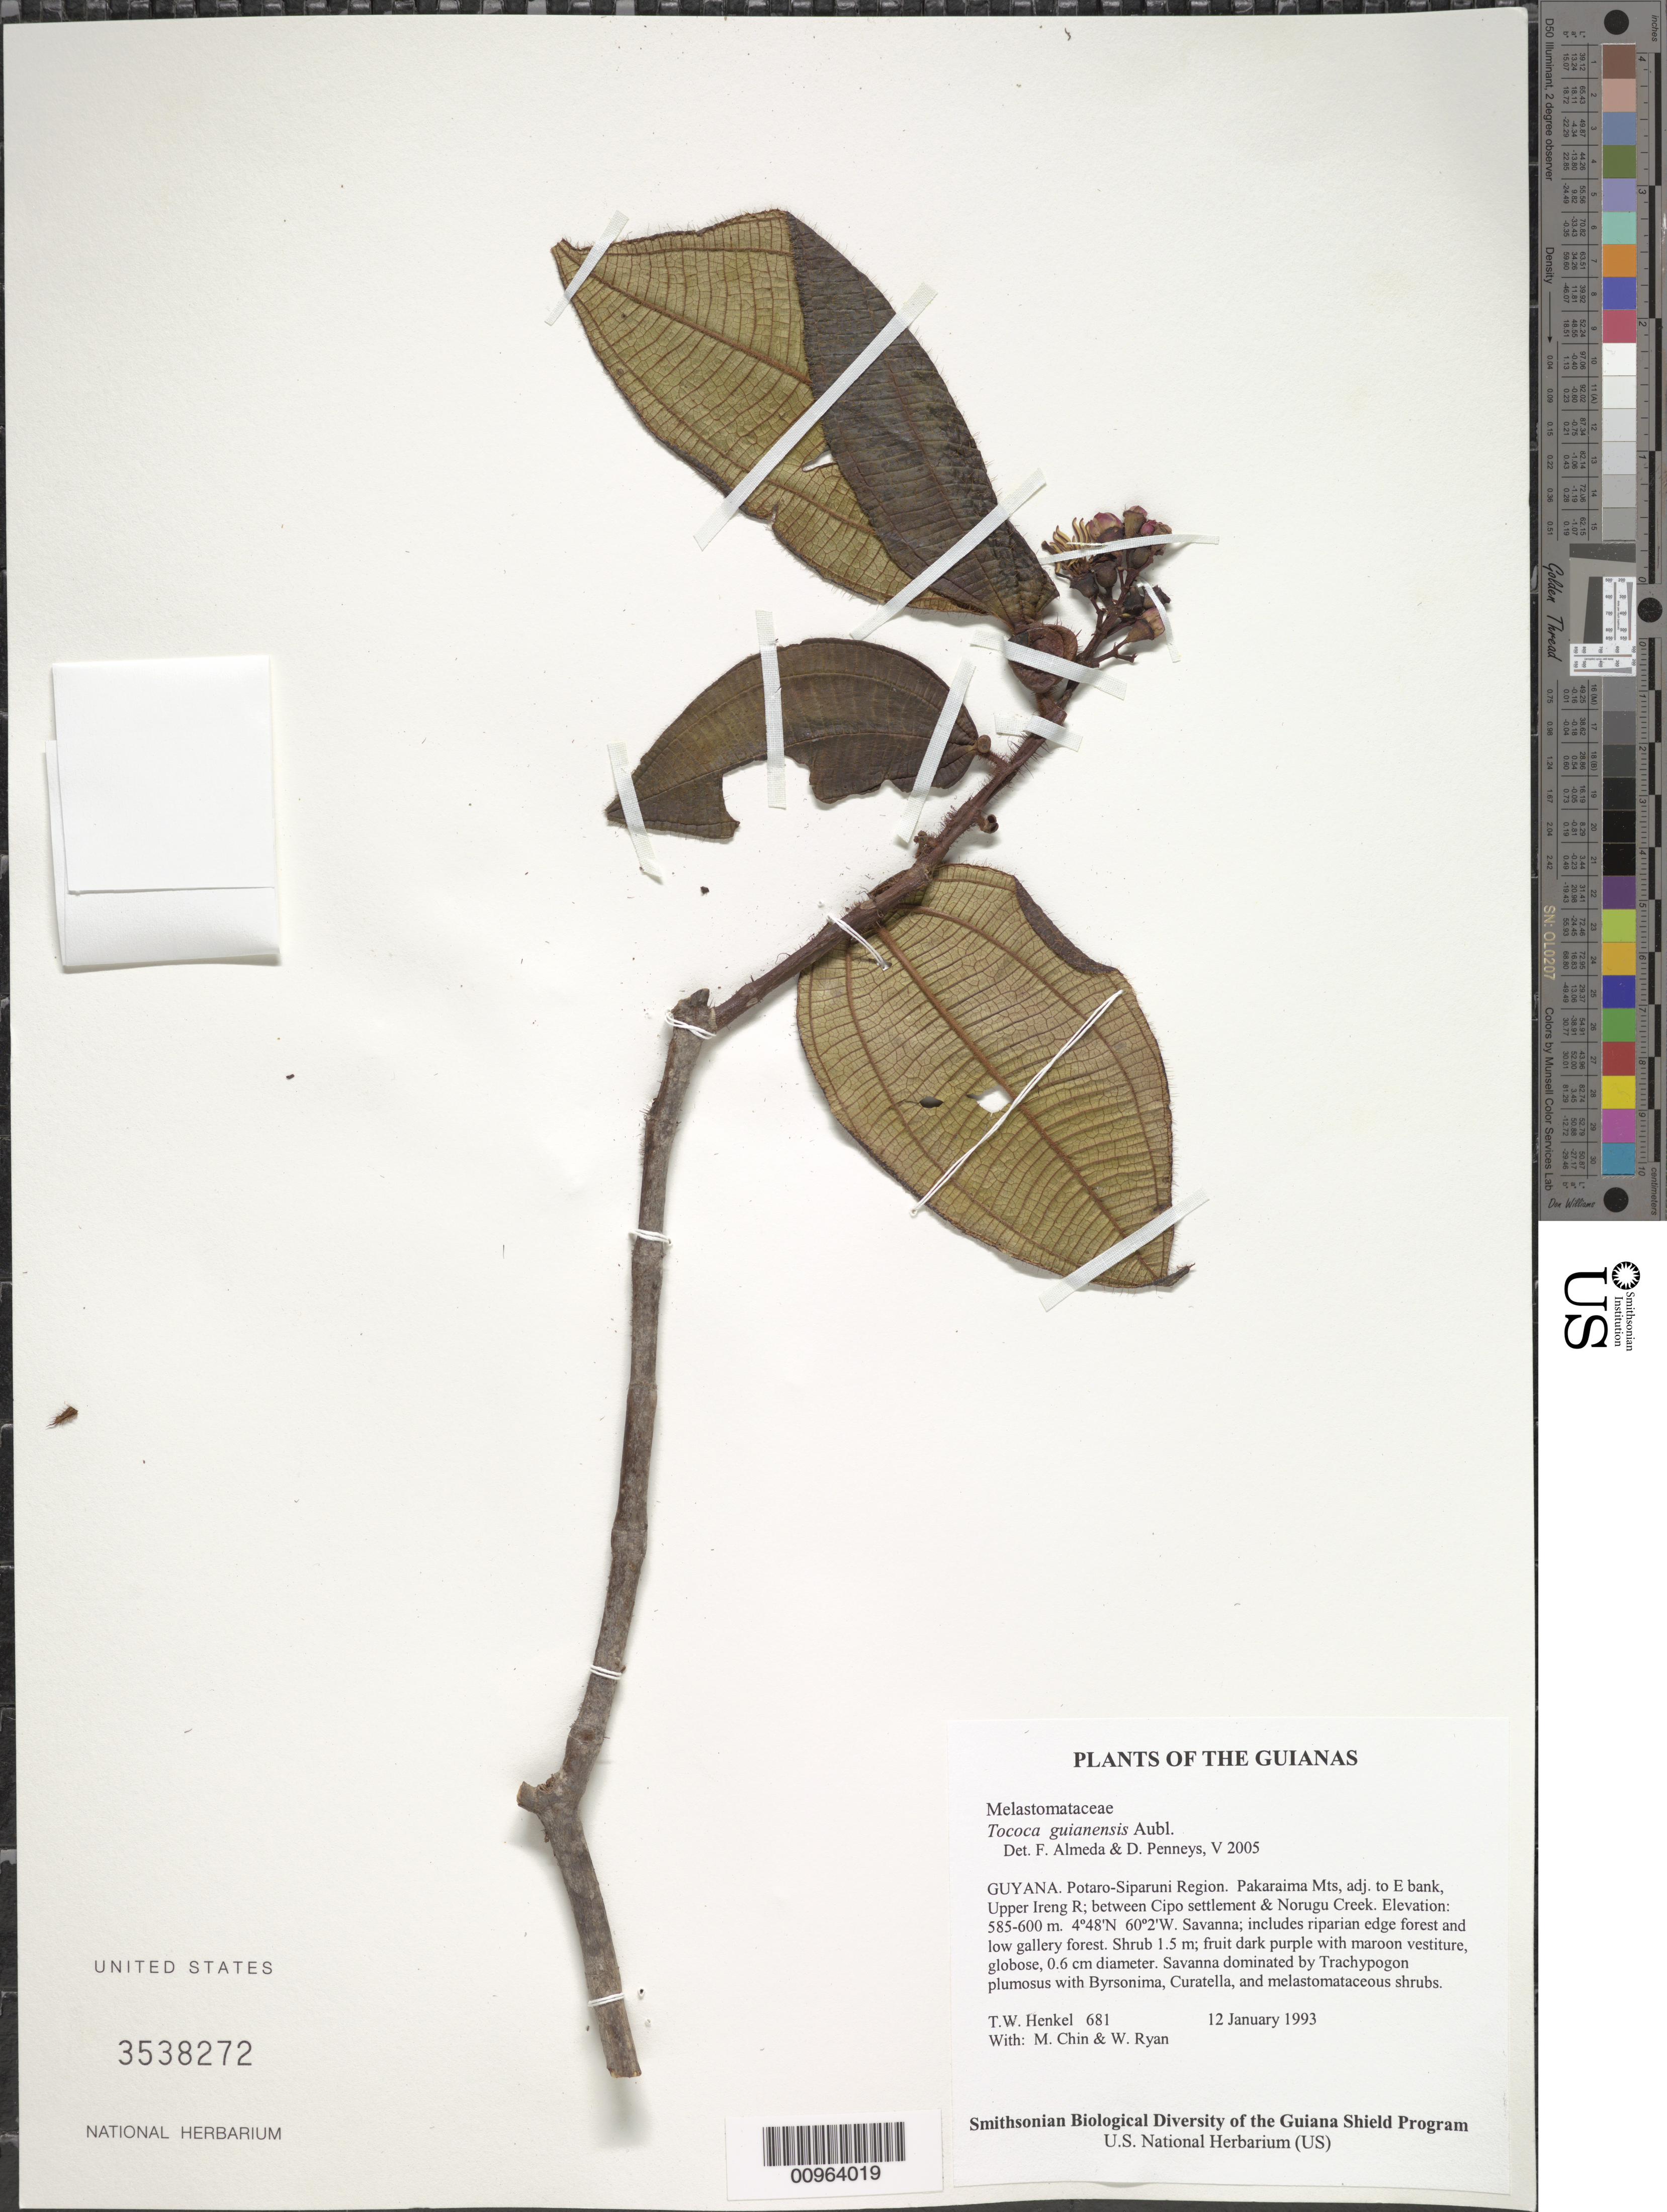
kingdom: Plantae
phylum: Tracheophyta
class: Magnoliopsida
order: Myrtales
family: Melastomataceae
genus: Tococa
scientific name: Tococa guianensis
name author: Aubl.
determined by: Almeda, F.; Penneys, D. S.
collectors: T. Henkel, M. Chin & W. Ryan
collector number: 681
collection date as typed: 12 January 1993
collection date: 1993-01-12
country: Guyana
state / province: Potaro-Siparuni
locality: Pakaraima Mts, adj. to E bank, Upper Ireng R; between Cipo settlement & Norugu Creek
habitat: Savanna; includes riparian edge forest and low gallery forest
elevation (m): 585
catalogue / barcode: US 3538272